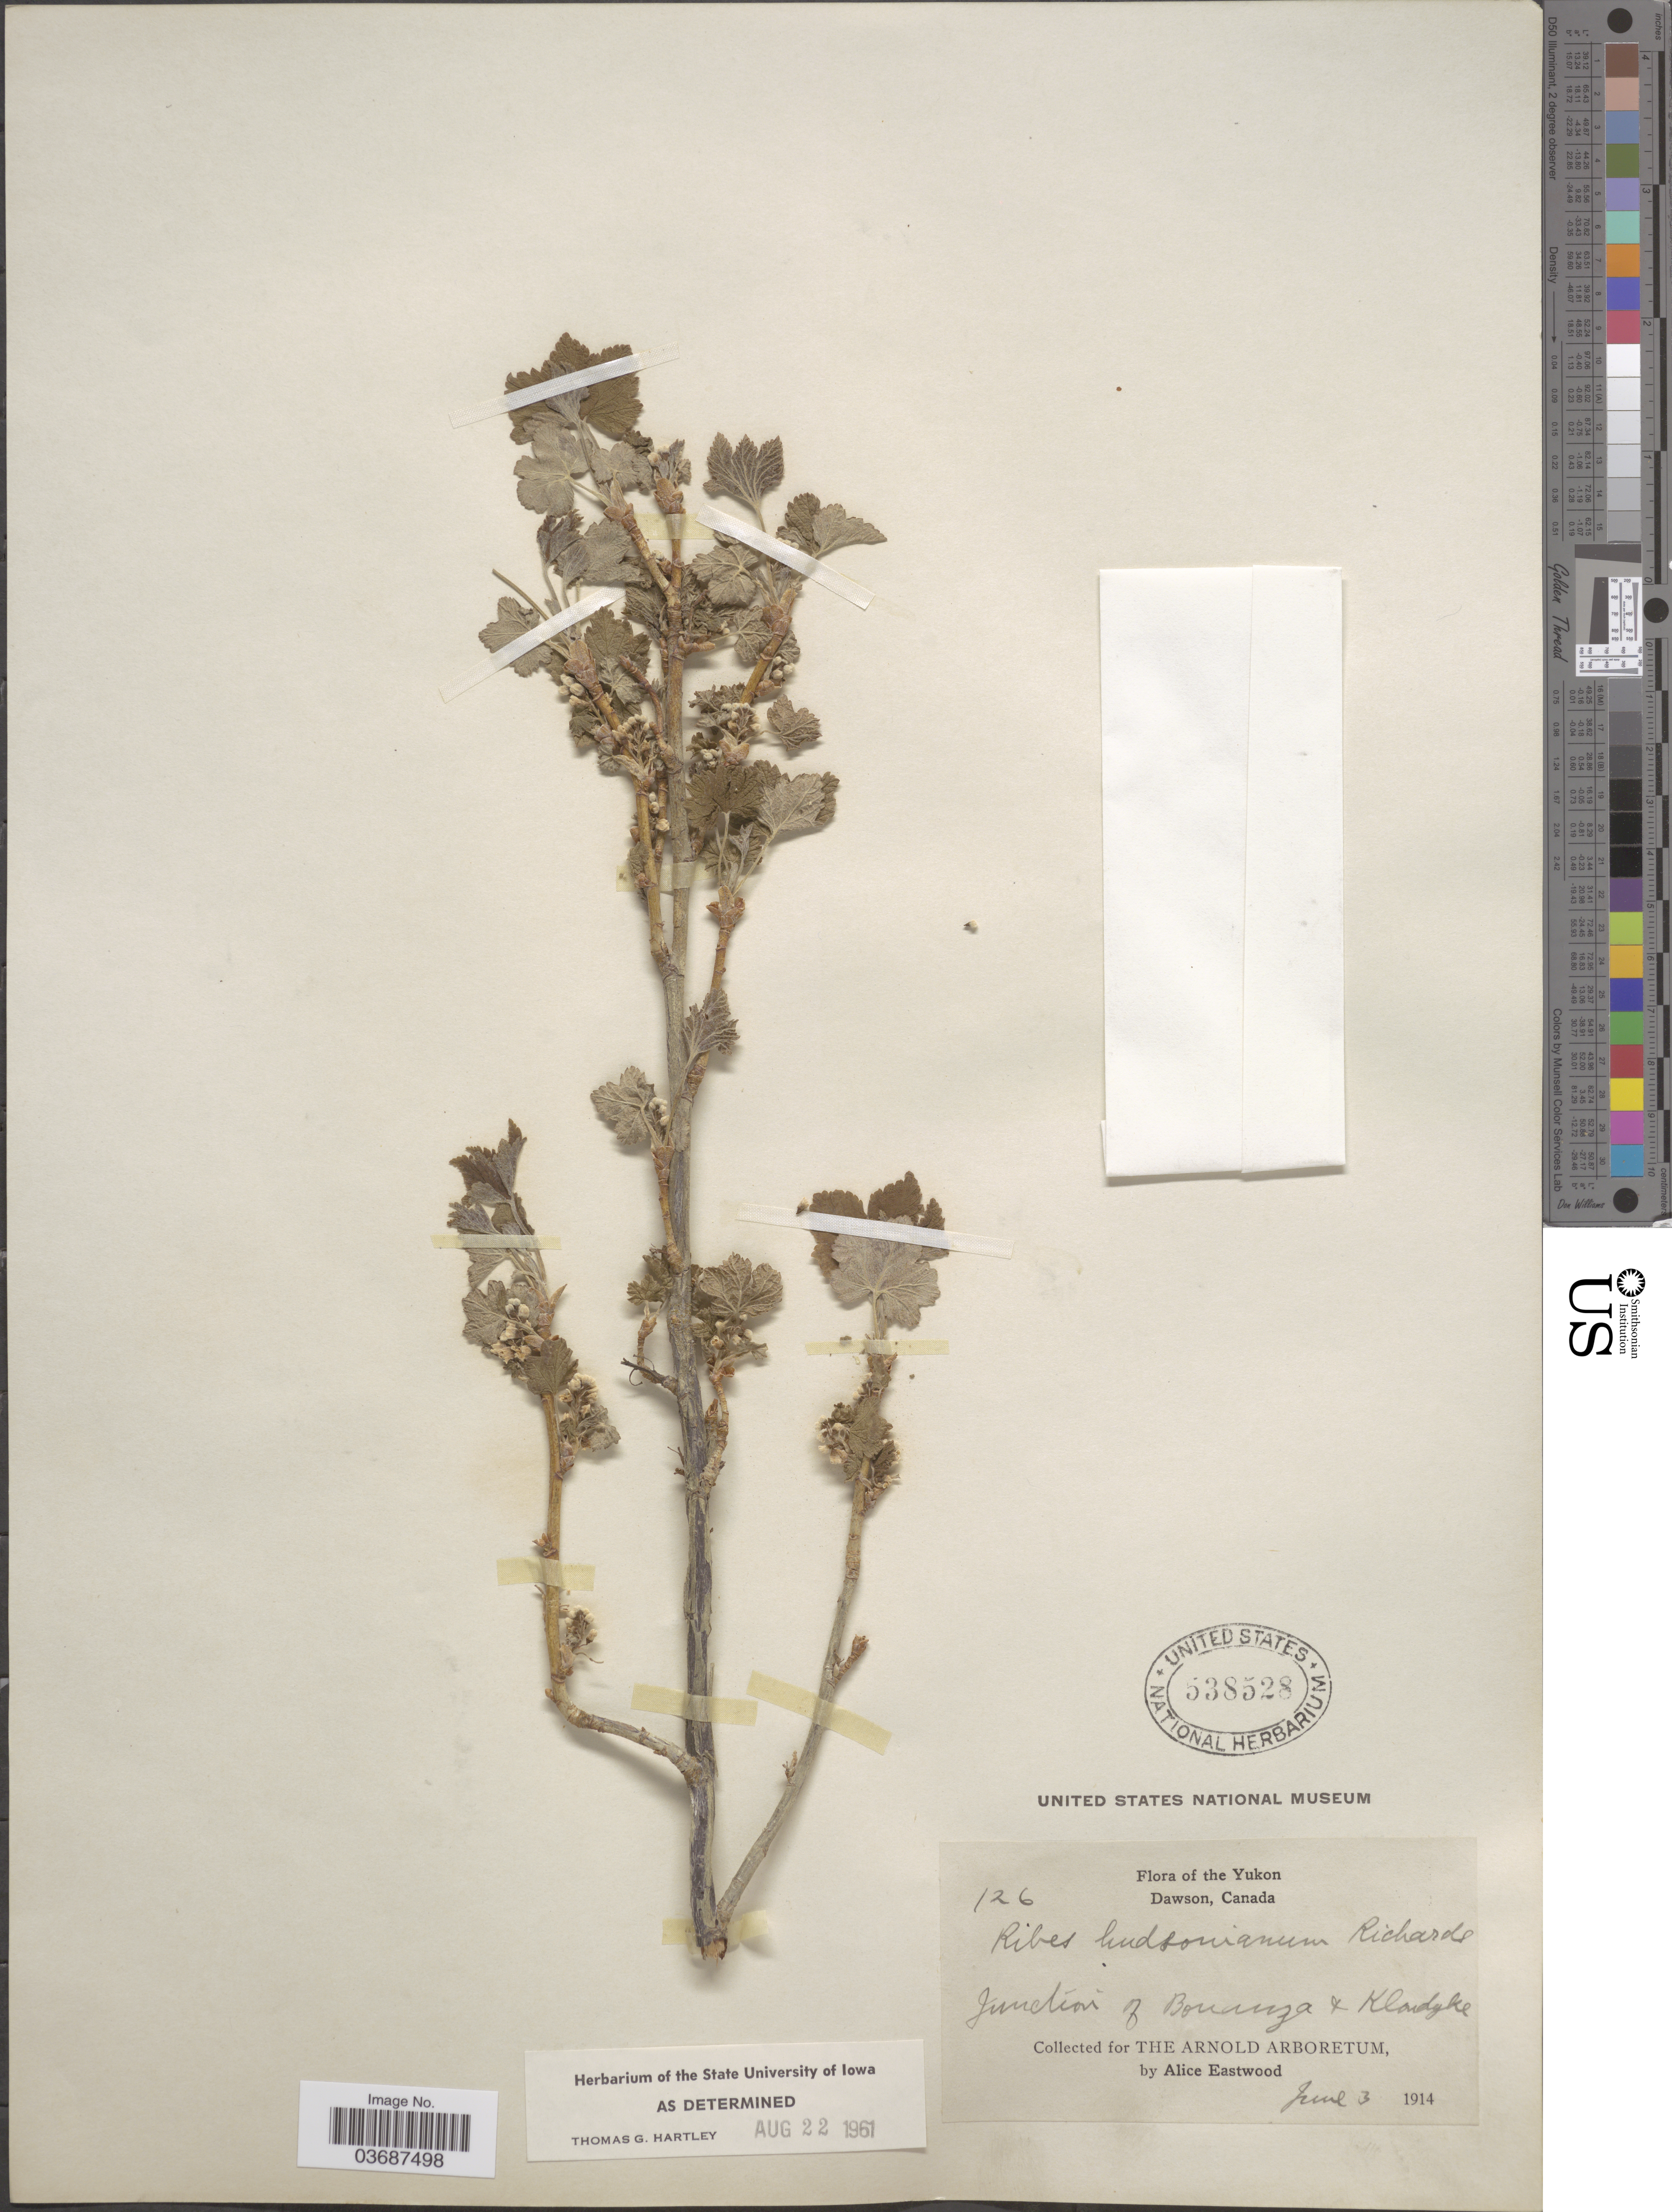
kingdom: Plantae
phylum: Tracheophyta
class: Magnoliopsida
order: Saxifragales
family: Grossulariaceae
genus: Ribes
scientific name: Ribes hudsonianum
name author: Richardson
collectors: A. Eastwood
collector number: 126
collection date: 1914-06-03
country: Canada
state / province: Yukon Territory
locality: The Yukon. Dawson. Junction of Bonanza & Klondyke.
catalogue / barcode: US 538528